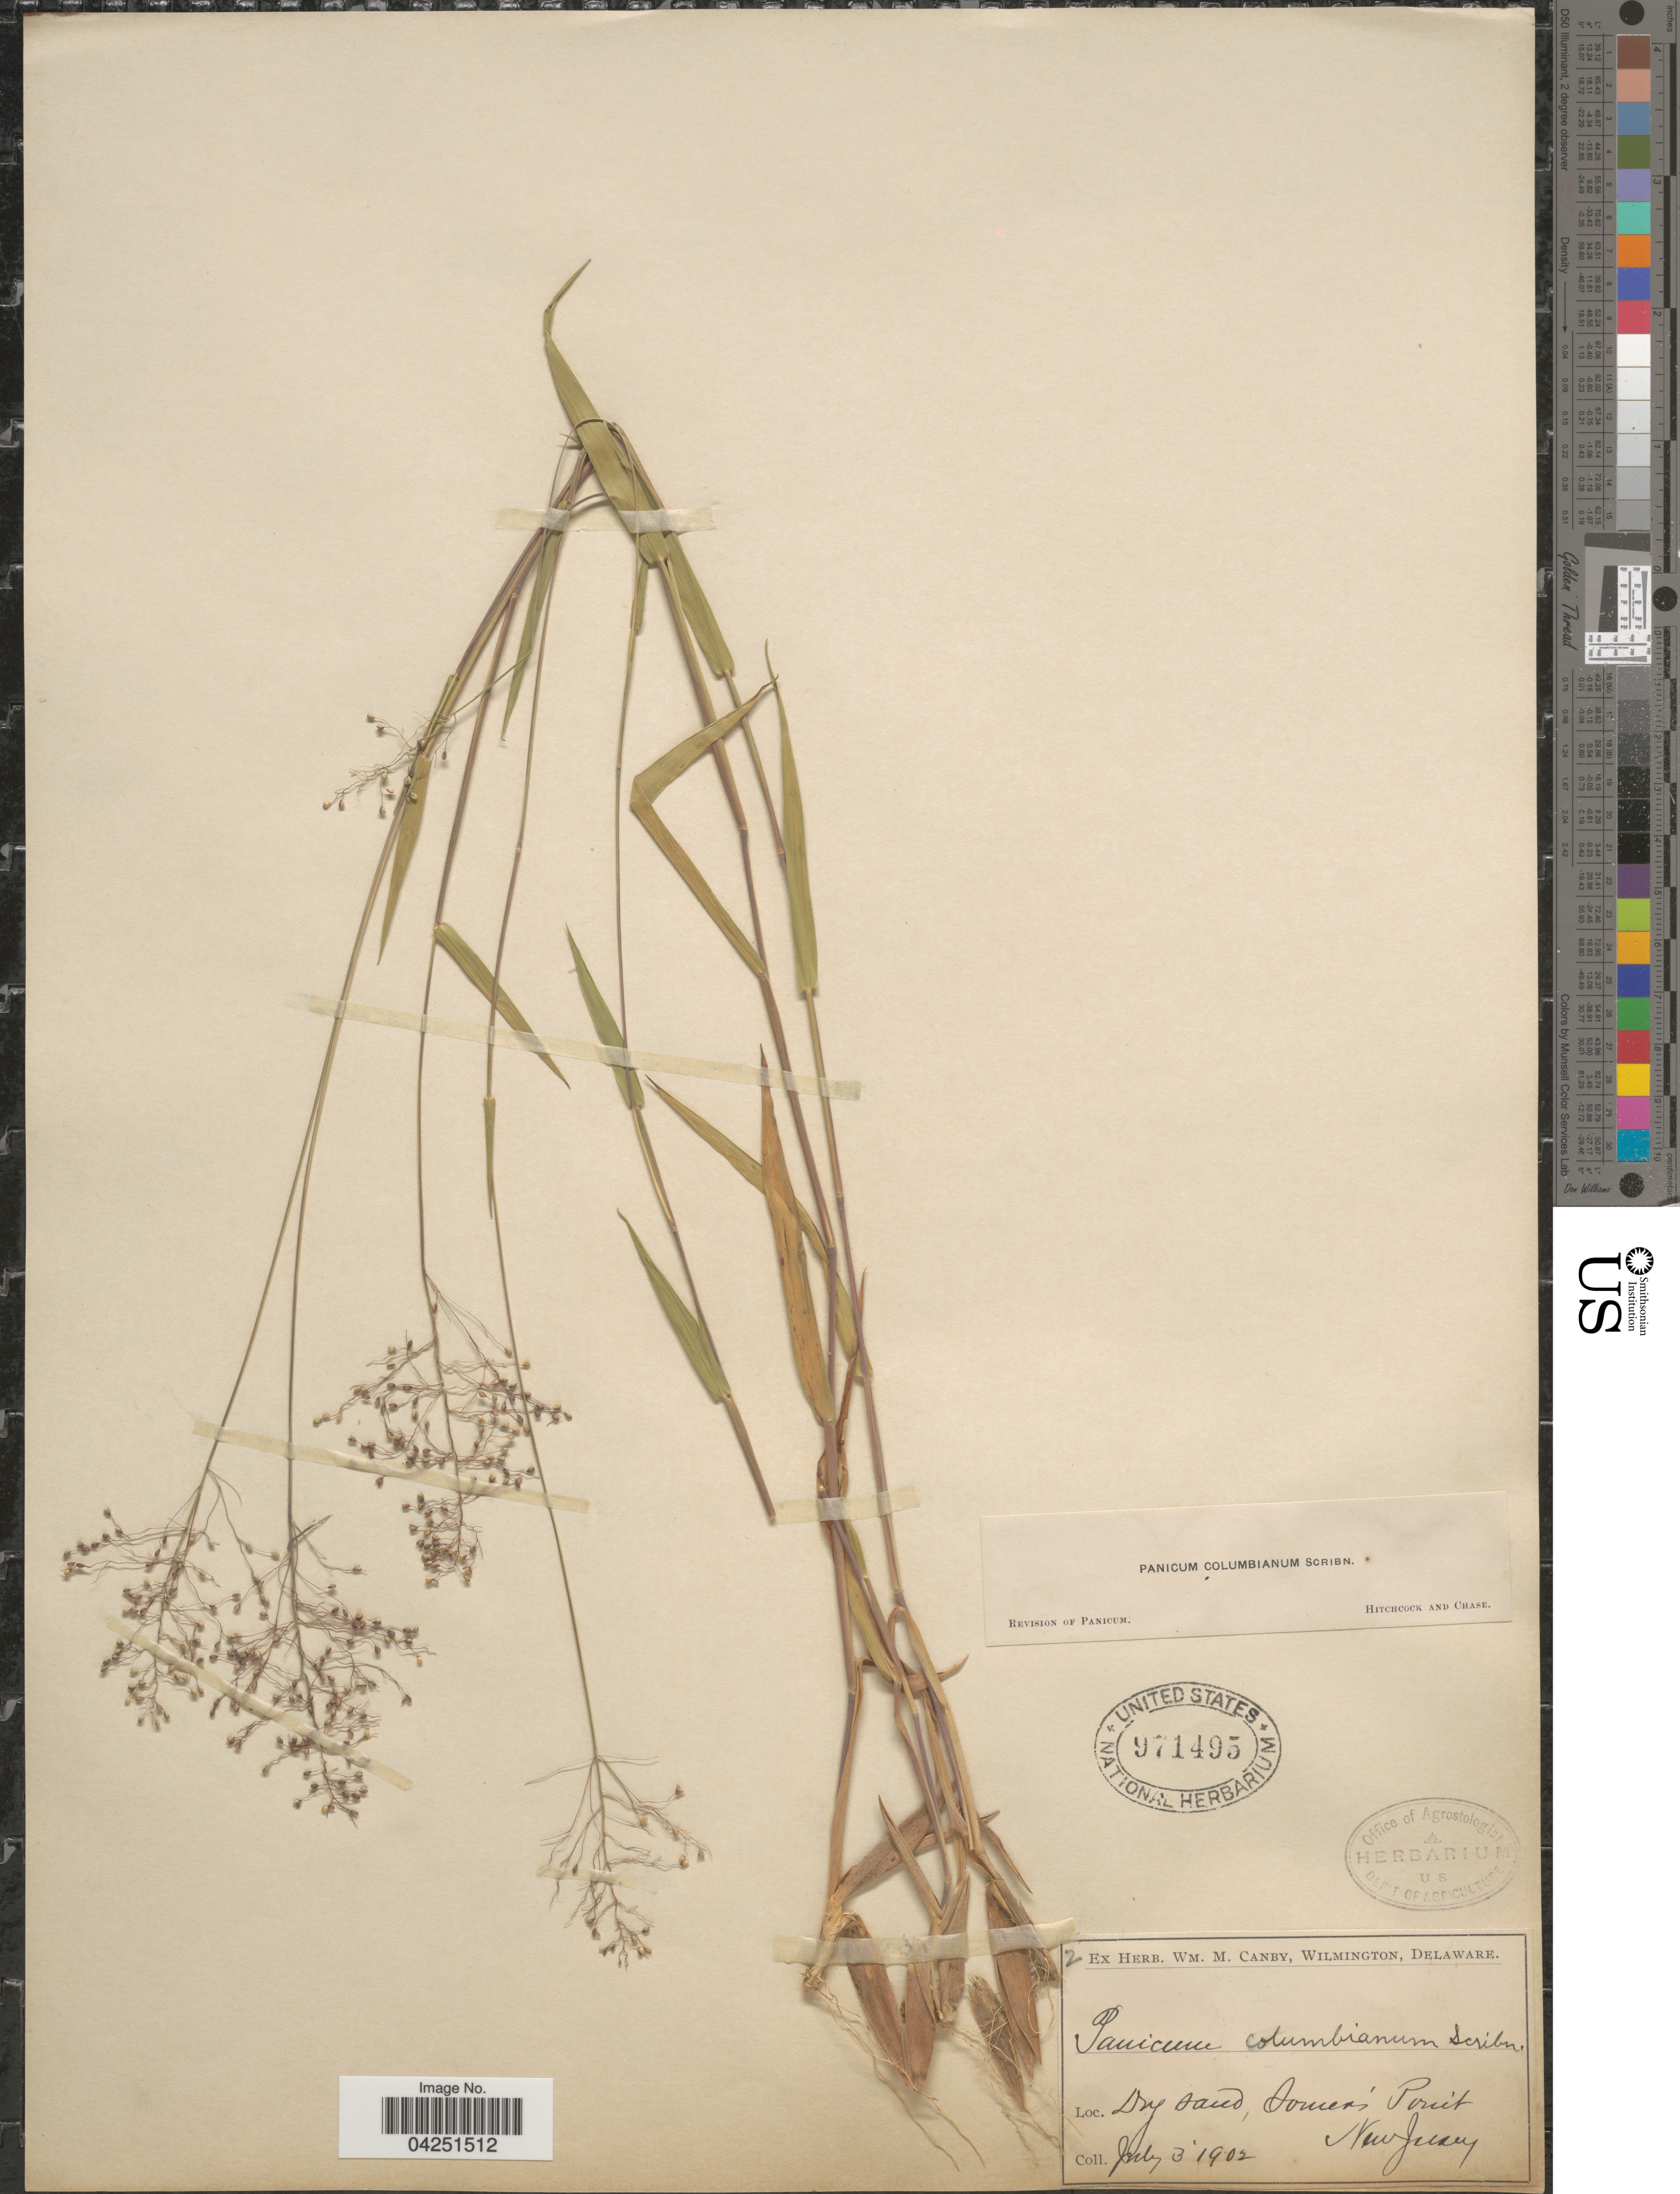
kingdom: Plantae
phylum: Tracheophyta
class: Liliopsida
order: Poales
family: Poaceae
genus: Dichanthelium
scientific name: Dichanthelium acuminatum var. acuminatum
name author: (Sw.) Gould & C.A. Clark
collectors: ex herb. W.M. Canby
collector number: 2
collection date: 1902-07-03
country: United States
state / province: New Jersey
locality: Dry sand, Somer's Point.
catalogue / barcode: US 971495